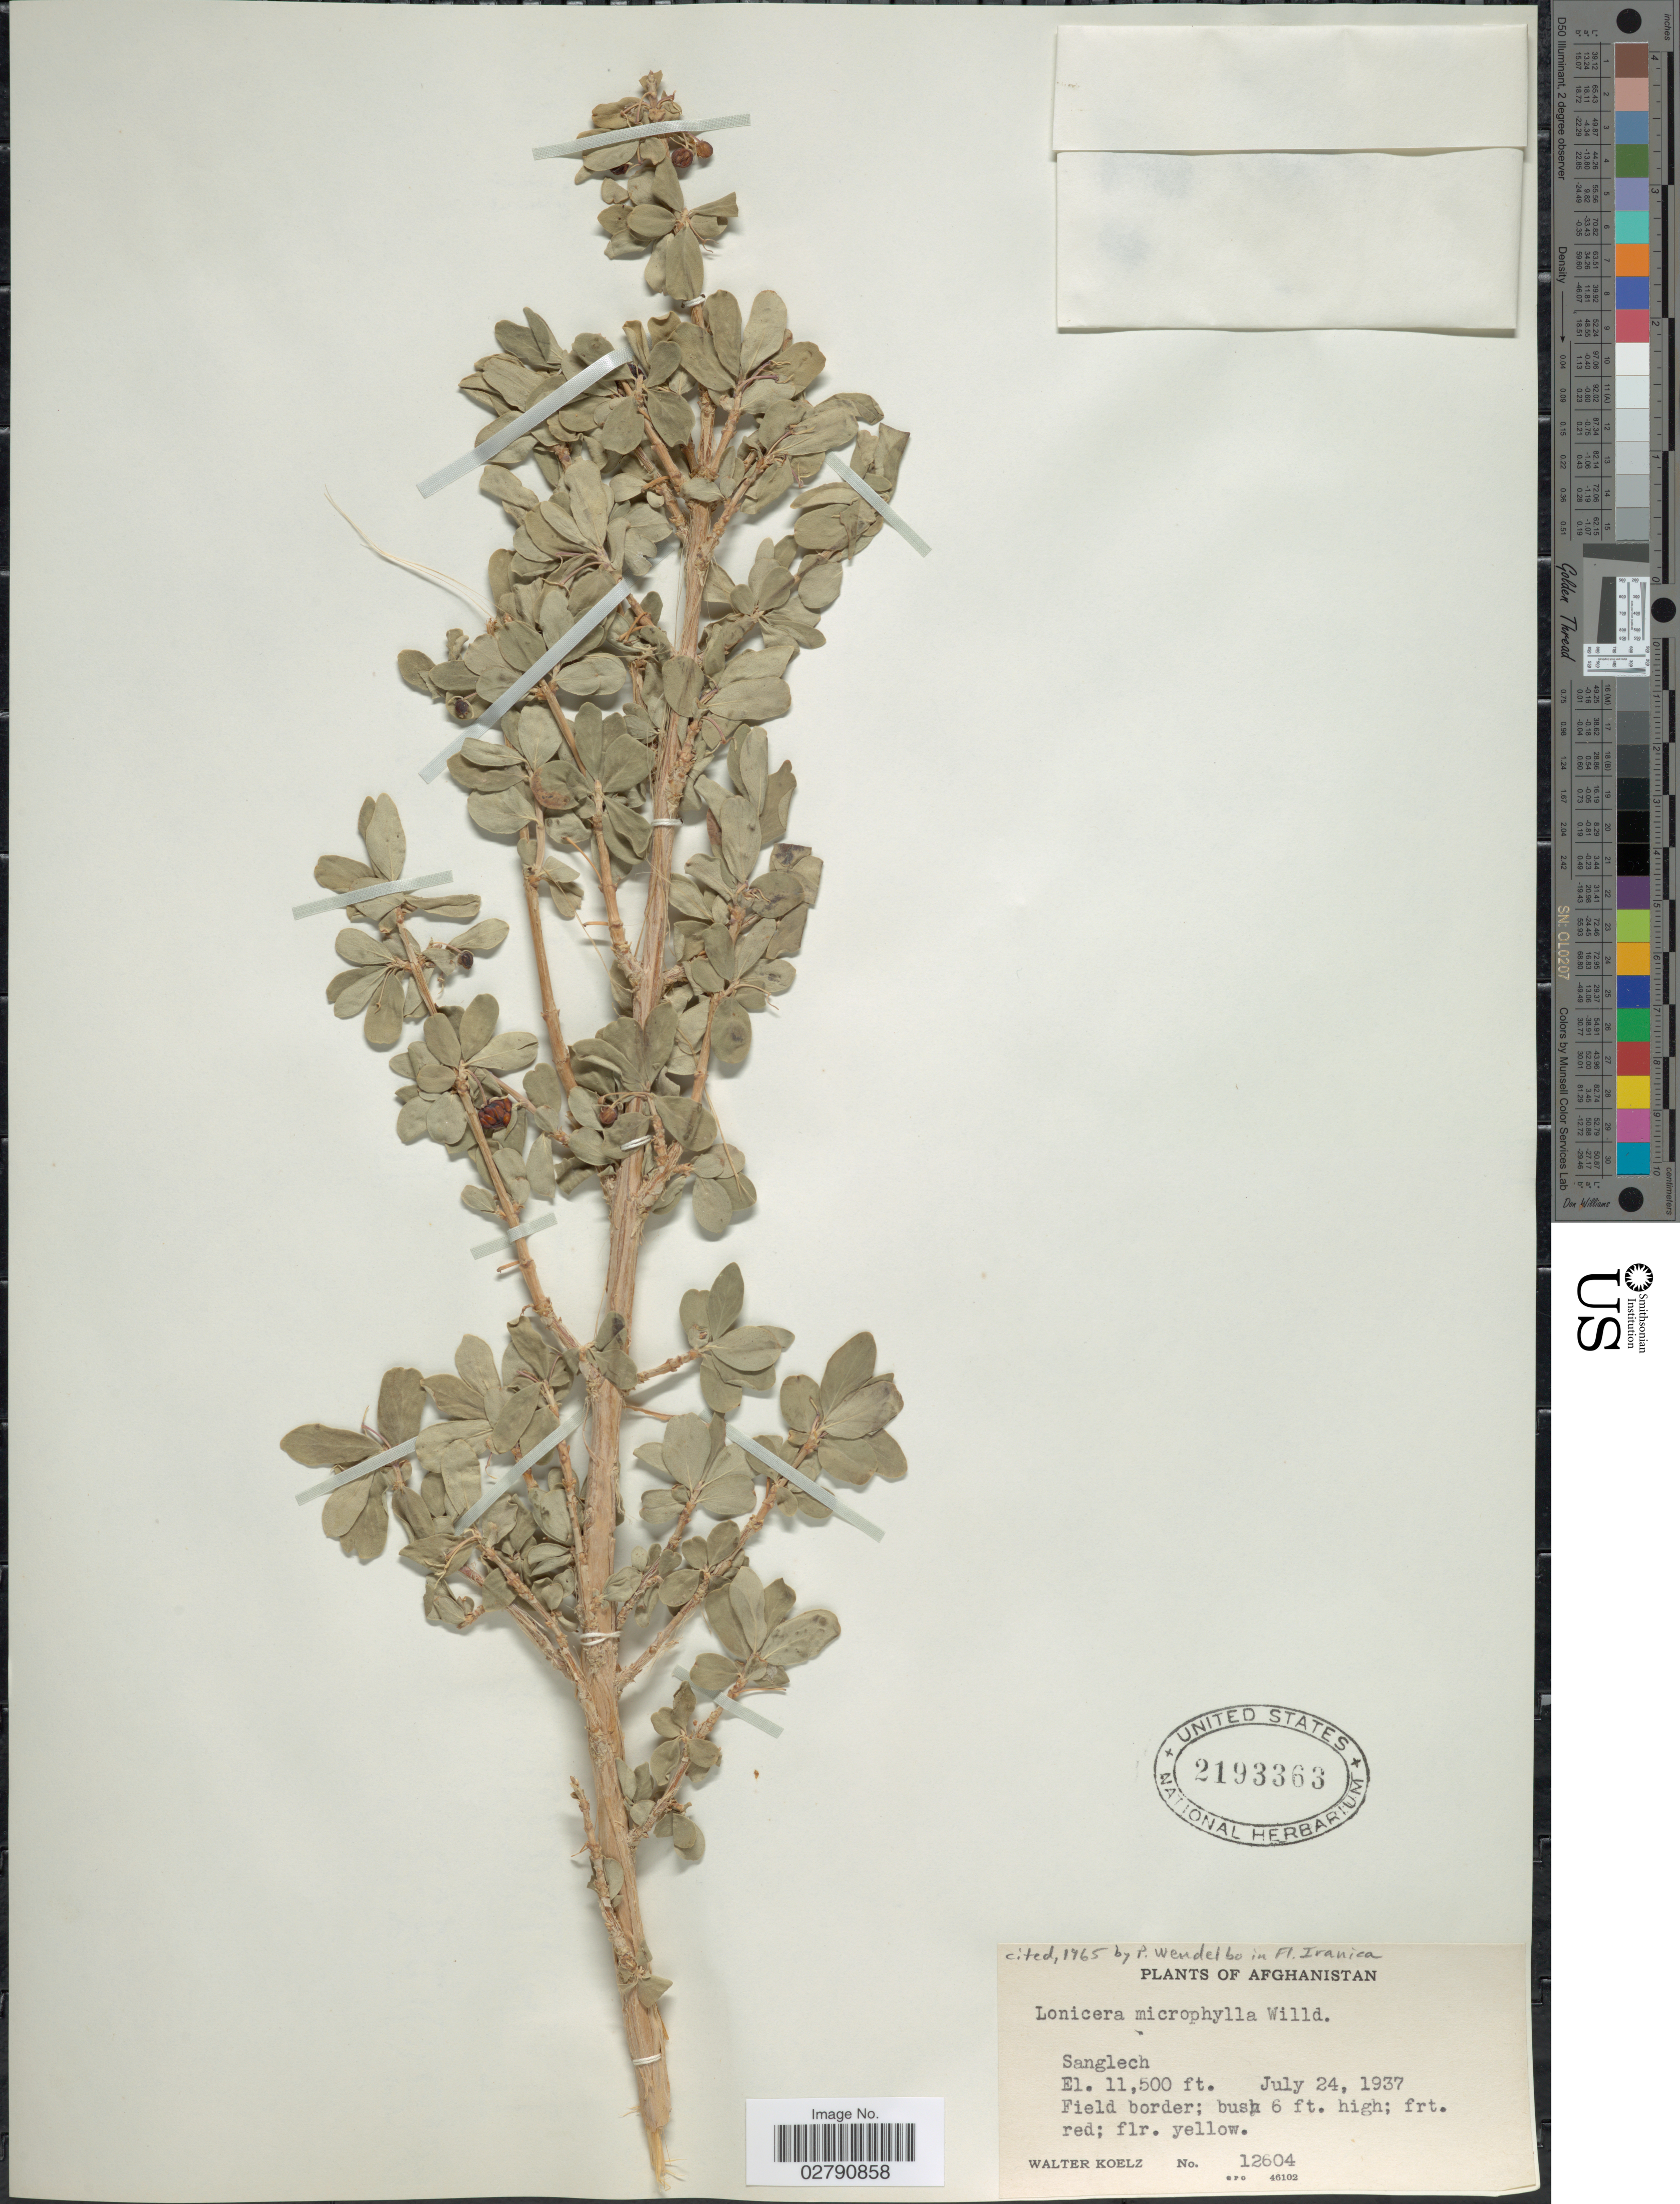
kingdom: Plantae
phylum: Tracheophyta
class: Magnoliopsida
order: Dipsacales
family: Caprifoliaceae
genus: Lonicera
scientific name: Lonicera microphylla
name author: Willd. ex Schult.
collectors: W. N. Koelz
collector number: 12604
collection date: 1937-07-24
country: Afghanistan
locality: Sanglech.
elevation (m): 3505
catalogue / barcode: US 2193363